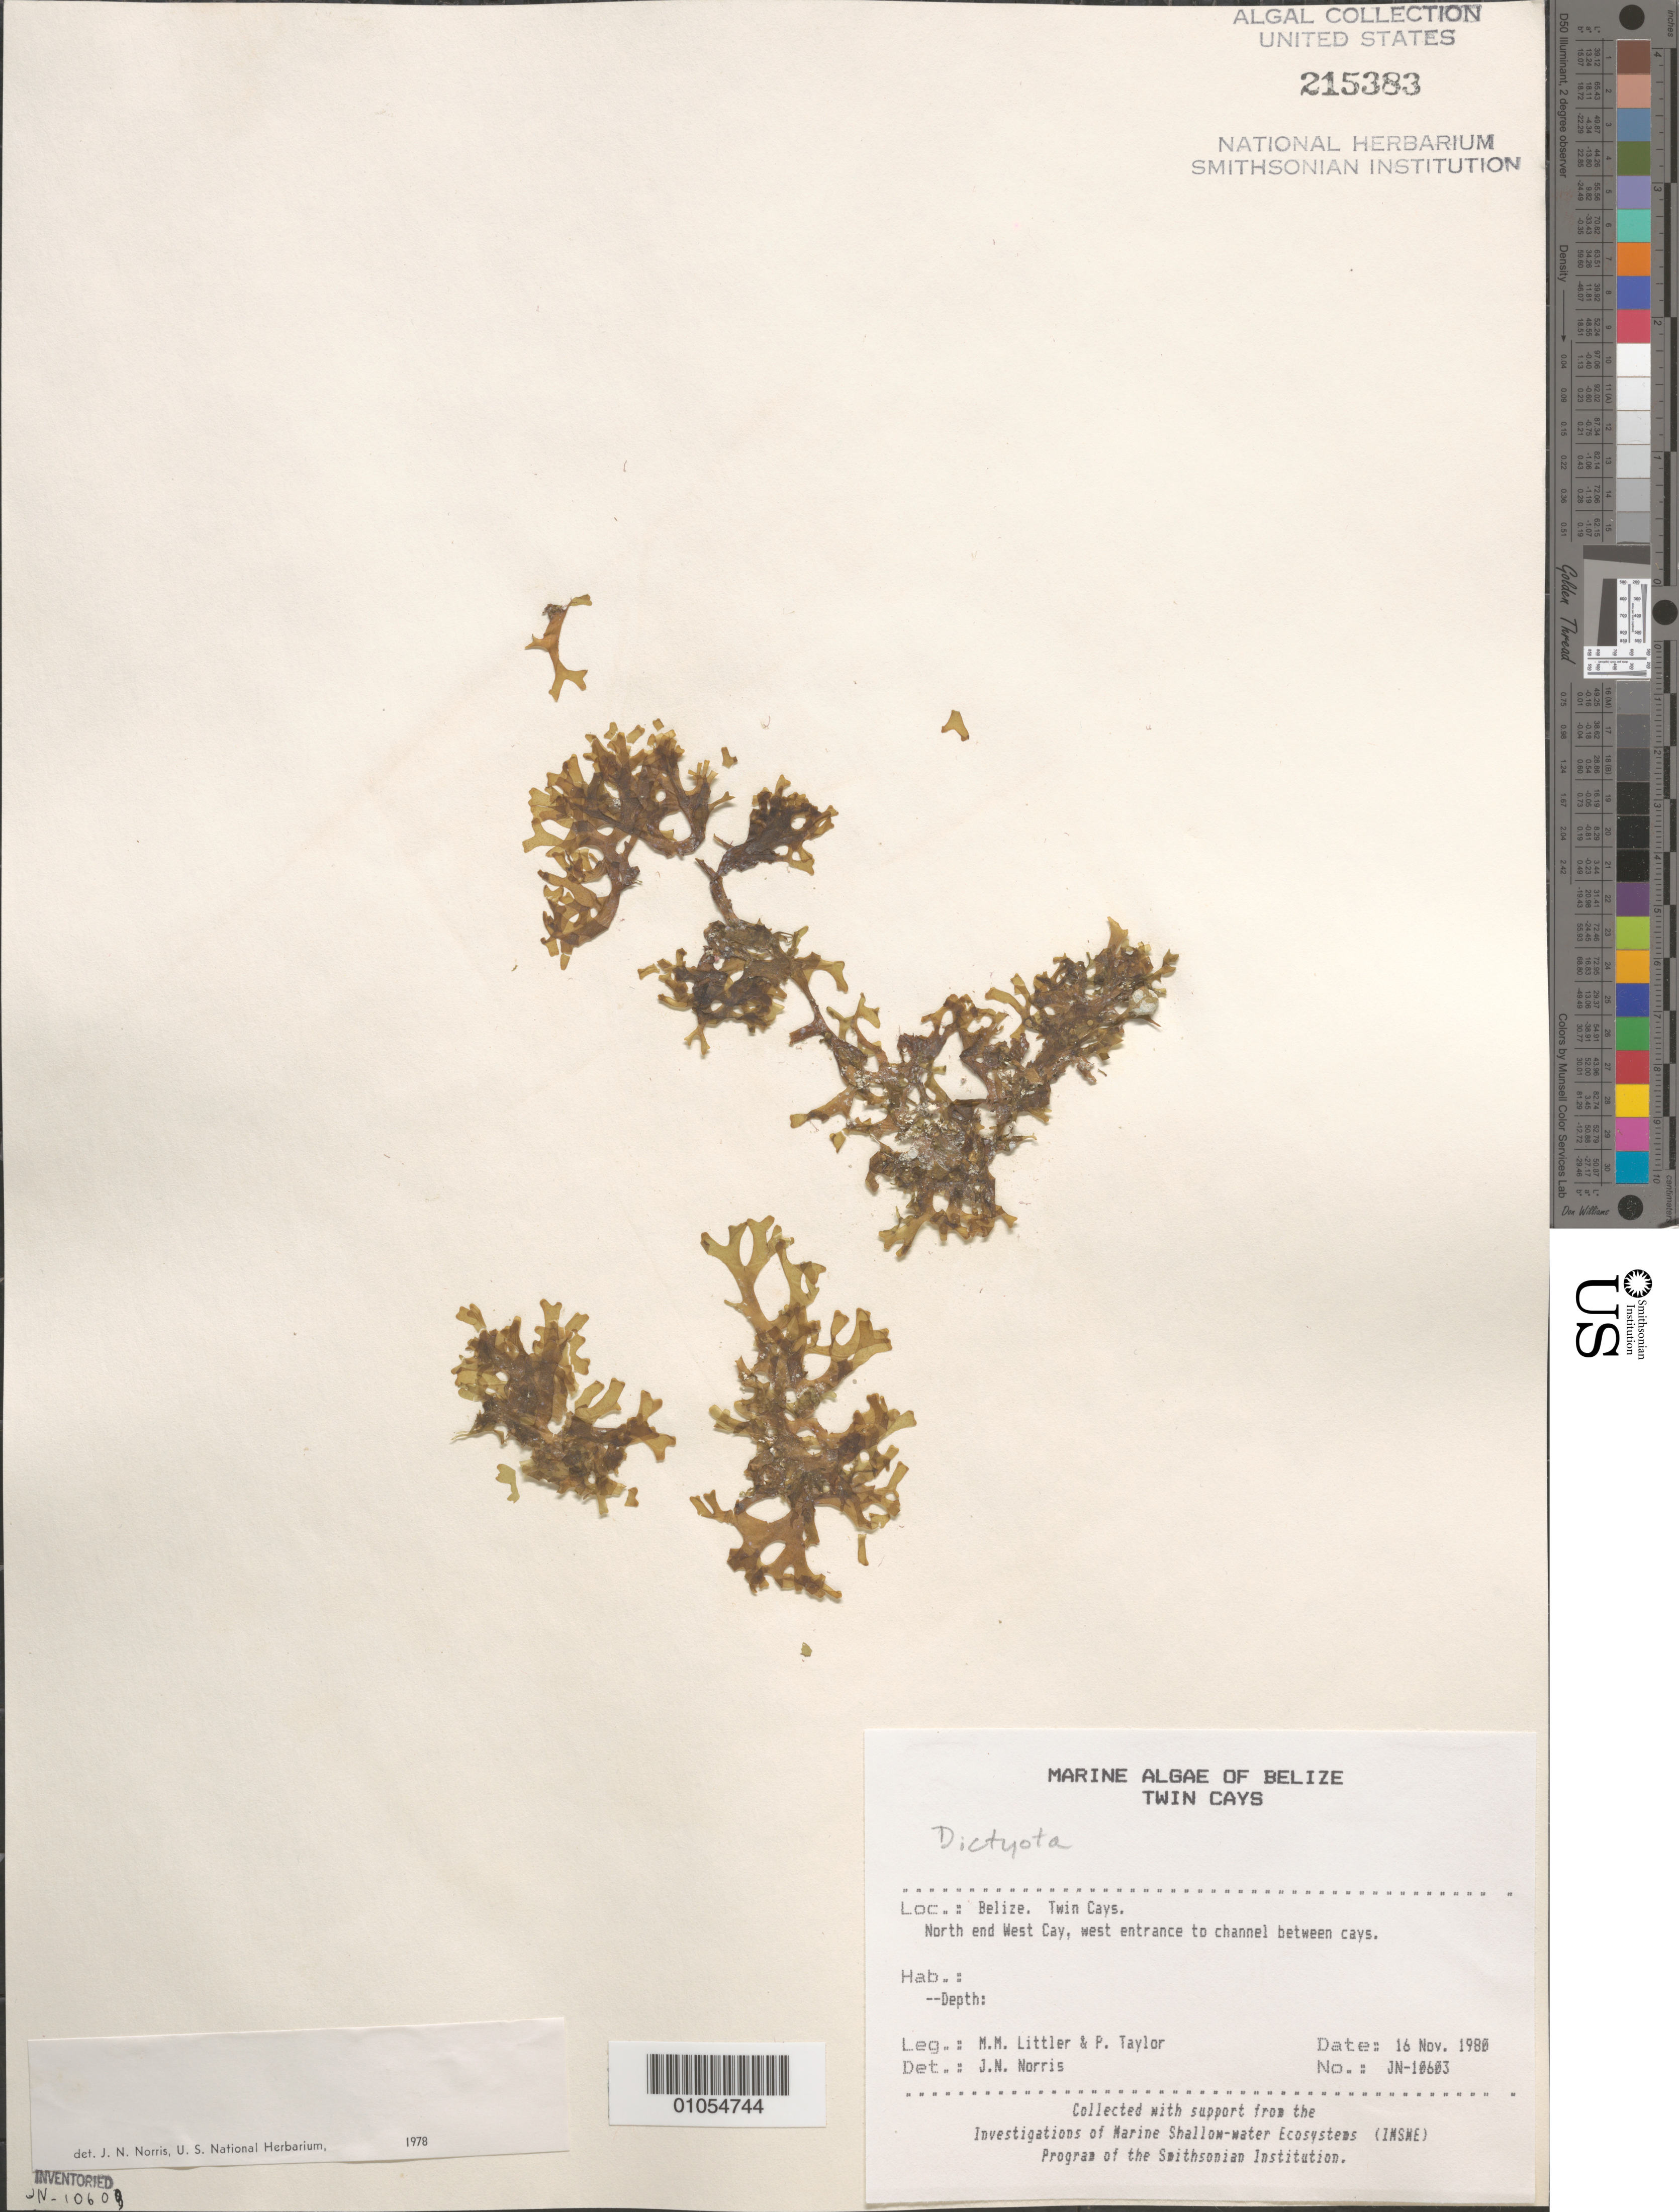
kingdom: Chromista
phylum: Ochrophyta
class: Phaeophyceae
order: Dictyotales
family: Dictyotaceae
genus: Dictyota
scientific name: Dictyota sp.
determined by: Norris, James N.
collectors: M. M. Littler & P. R. Taylor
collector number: JN-10603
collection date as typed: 16 Nov 1980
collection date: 1980-11-16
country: Belize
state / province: Stann Creek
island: West Cay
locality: North end of West Cay, west entrance to channel between cays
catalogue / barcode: US 215383